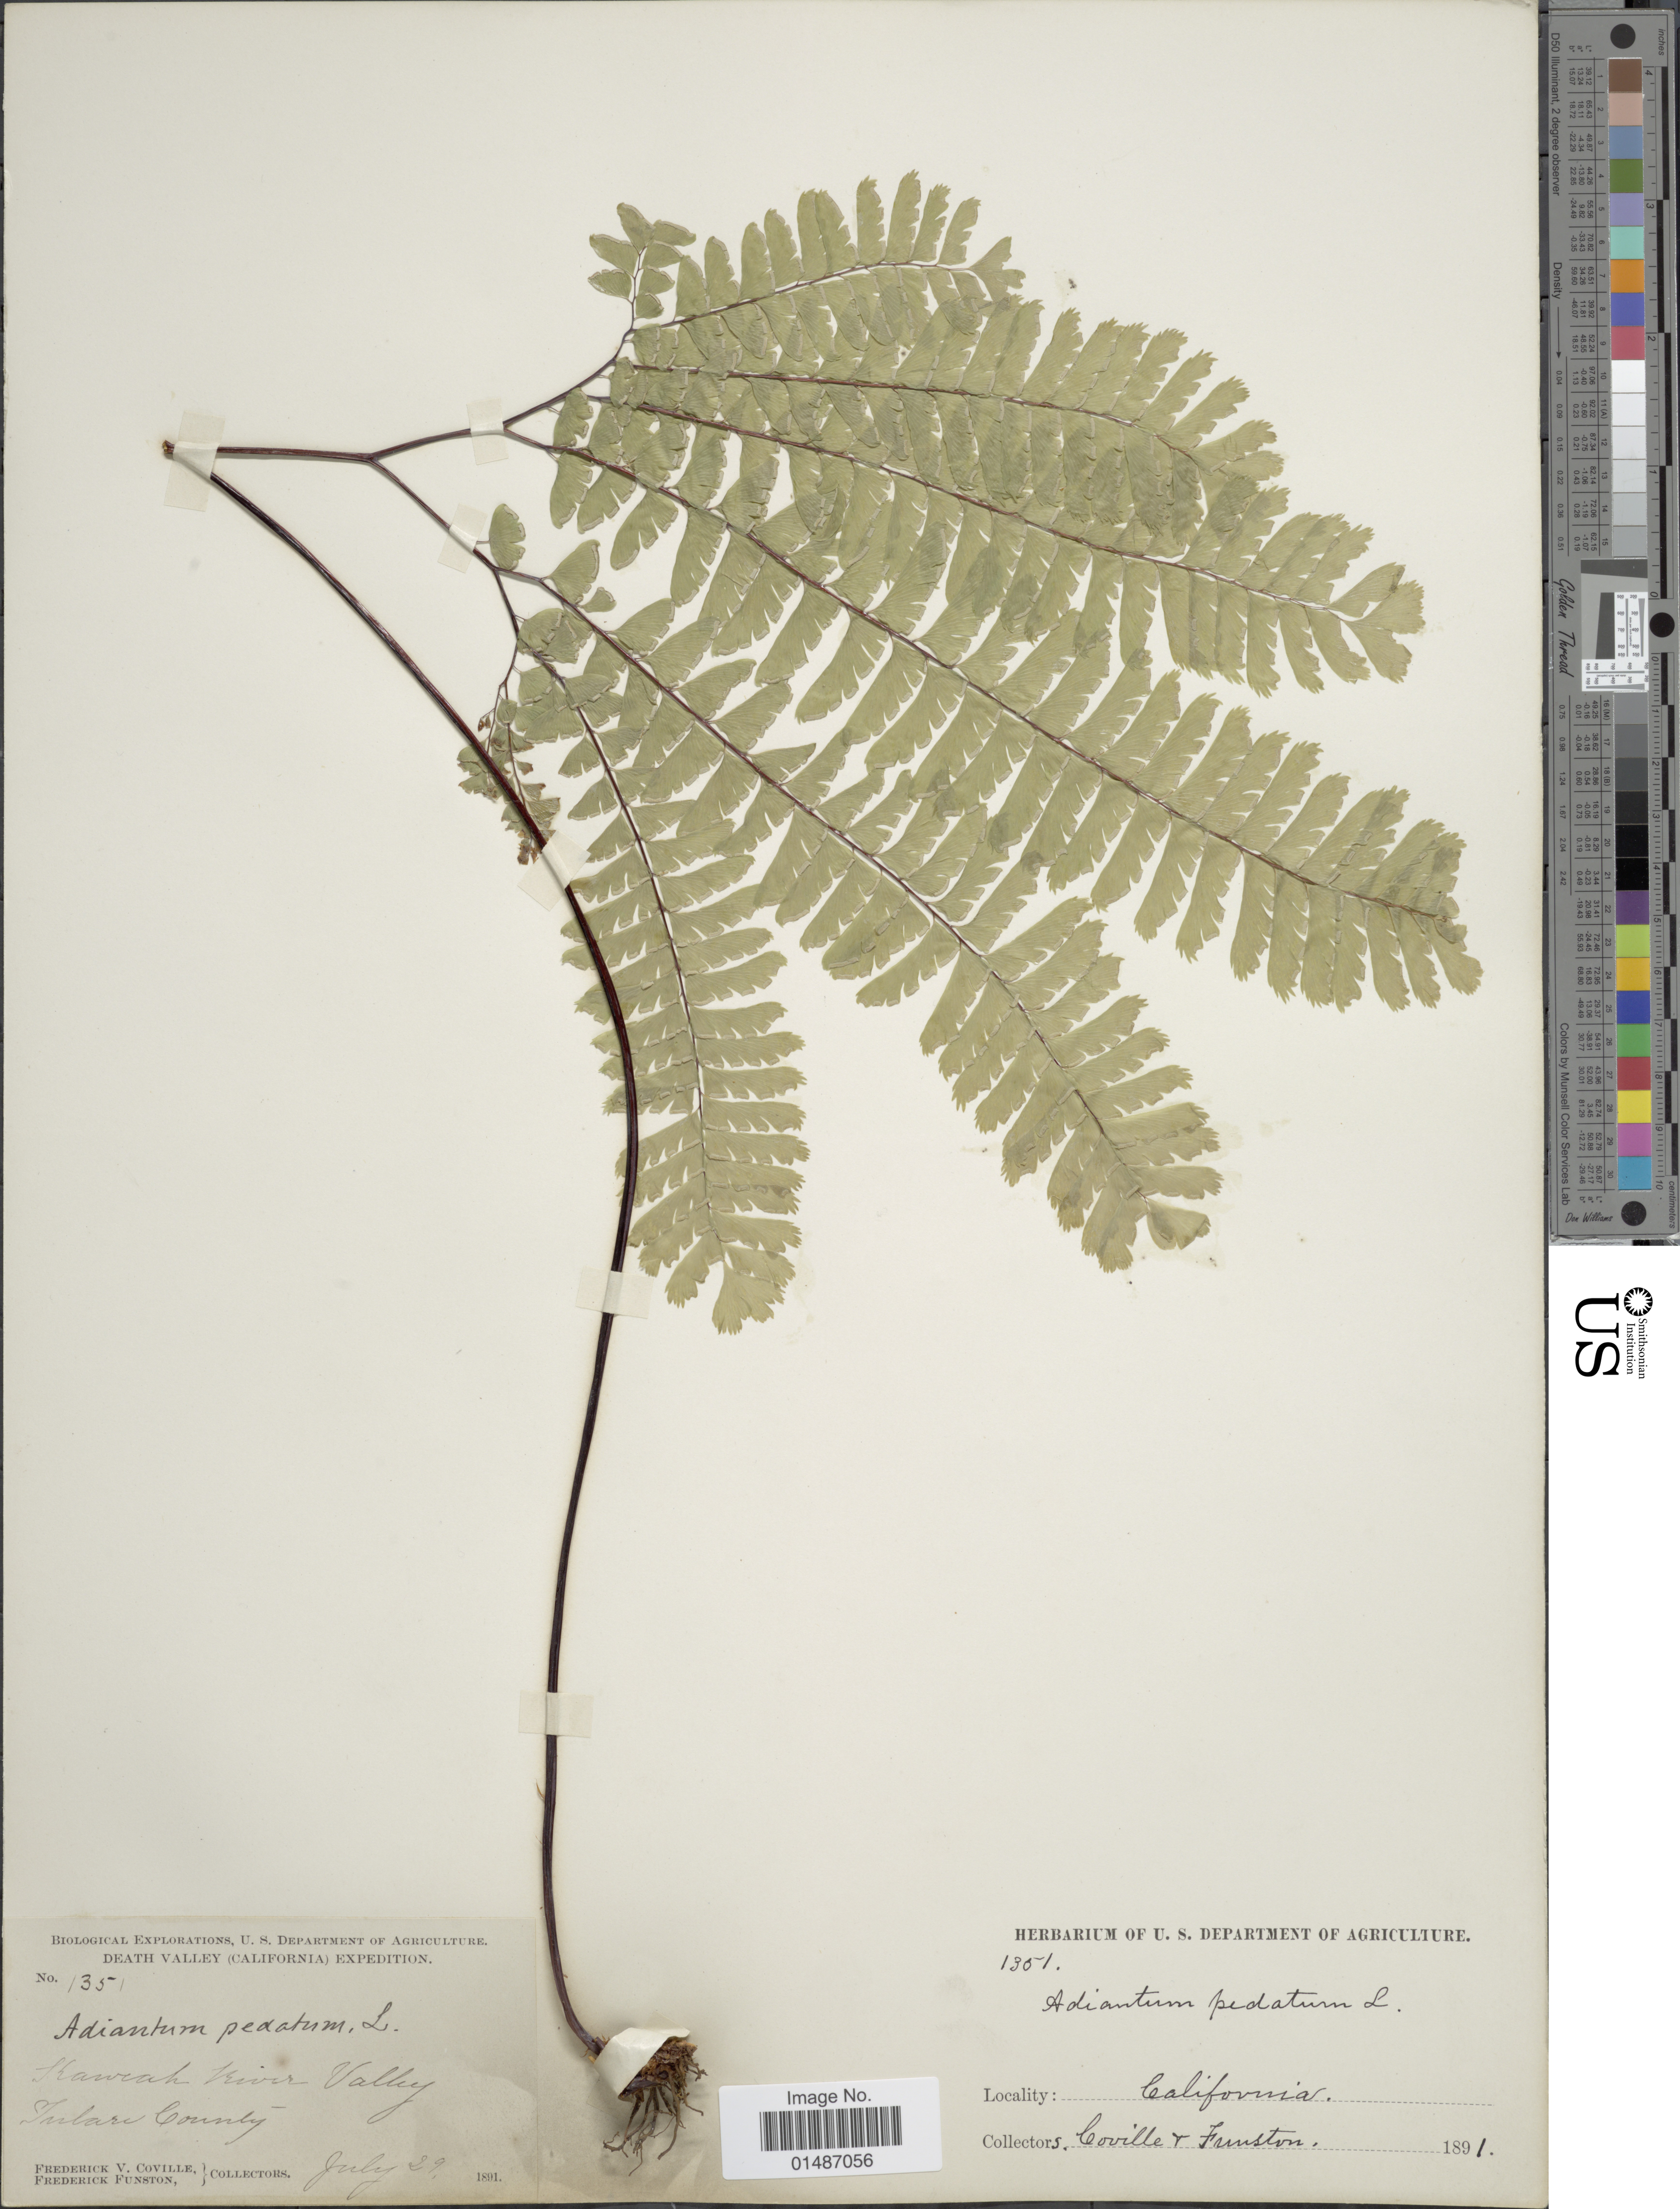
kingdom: Plantae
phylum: Tracheophyta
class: Polypodiopsida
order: Polypodiales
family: Pteridaceae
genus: Adiantum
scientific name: Adiantum pedatum var. pedatum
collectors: F. V. Coville & F. Funston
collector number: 1351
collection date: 1891-07-29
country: United States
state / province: California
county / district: Tulare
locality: Death Valley. Kaweah River Valley, Tulare County.